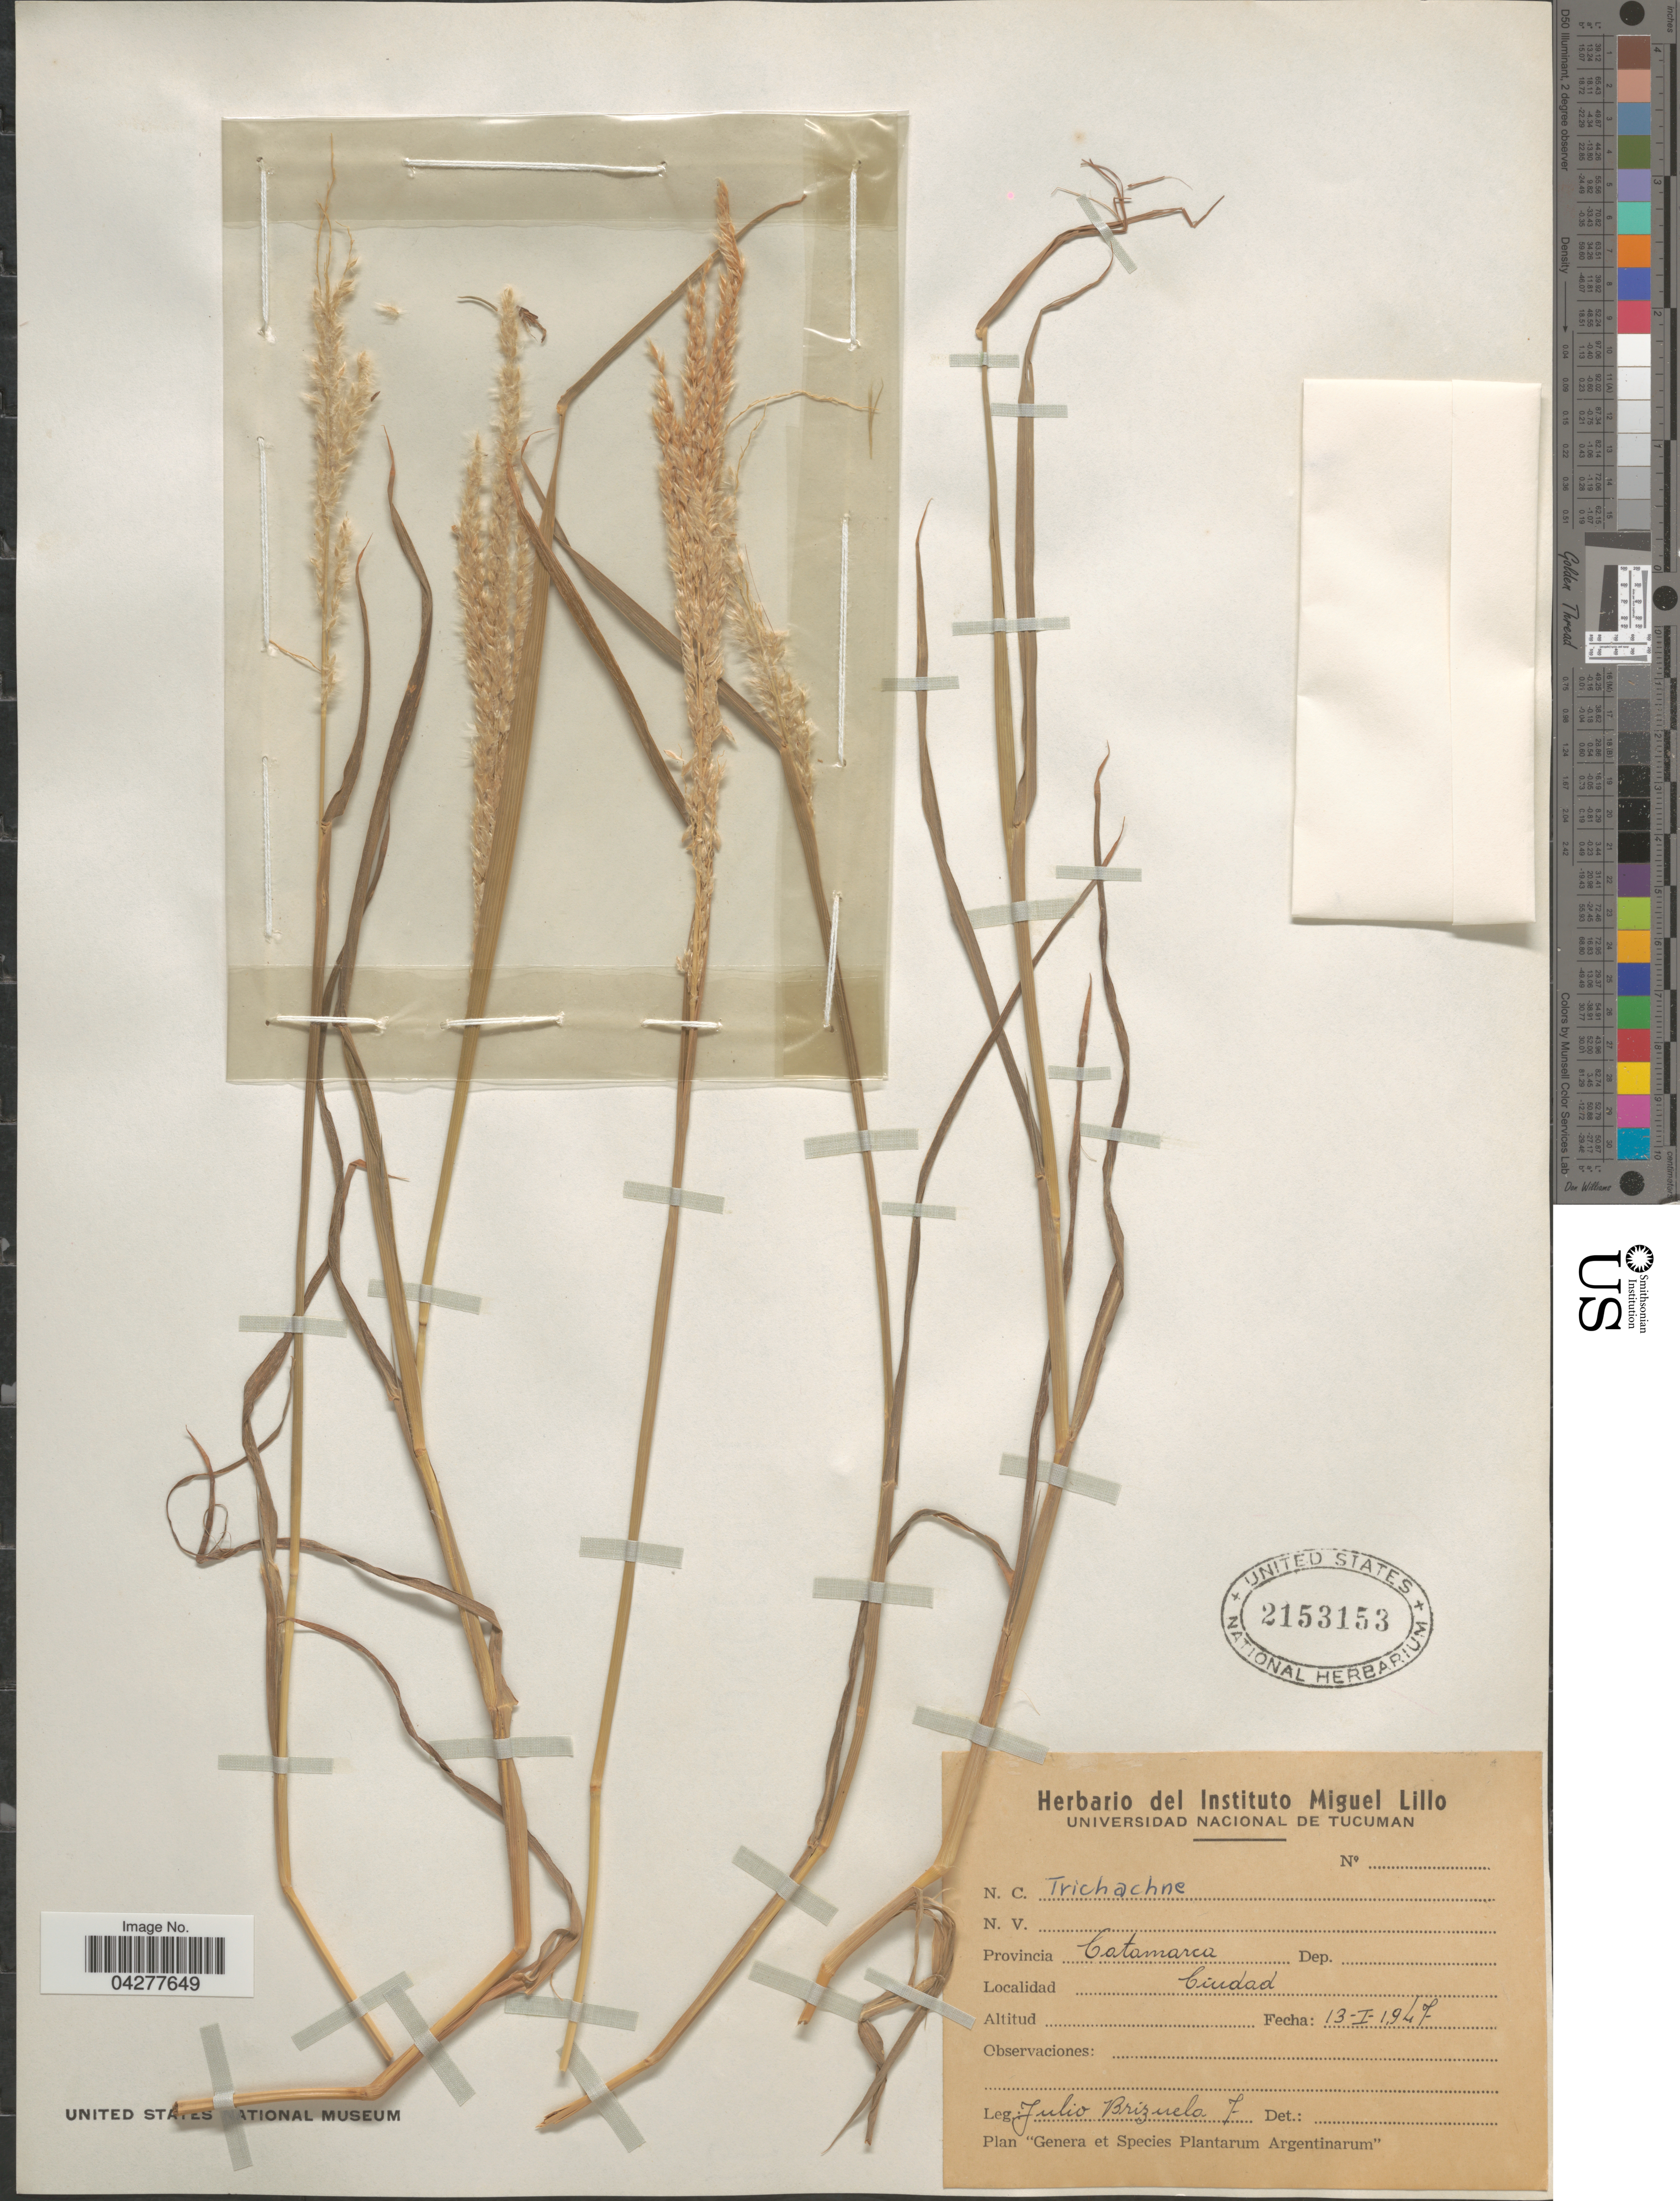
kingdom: Plantae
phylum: Tracheophyta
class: Liliopsida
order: Poales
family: Poaceae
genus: Digitaria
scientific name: Digitaria sp.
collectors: J. Brizuela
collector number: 7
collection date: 1947-01-13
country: Argentina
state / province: Catamarca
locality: Ciudad.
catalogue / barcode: US 2153153